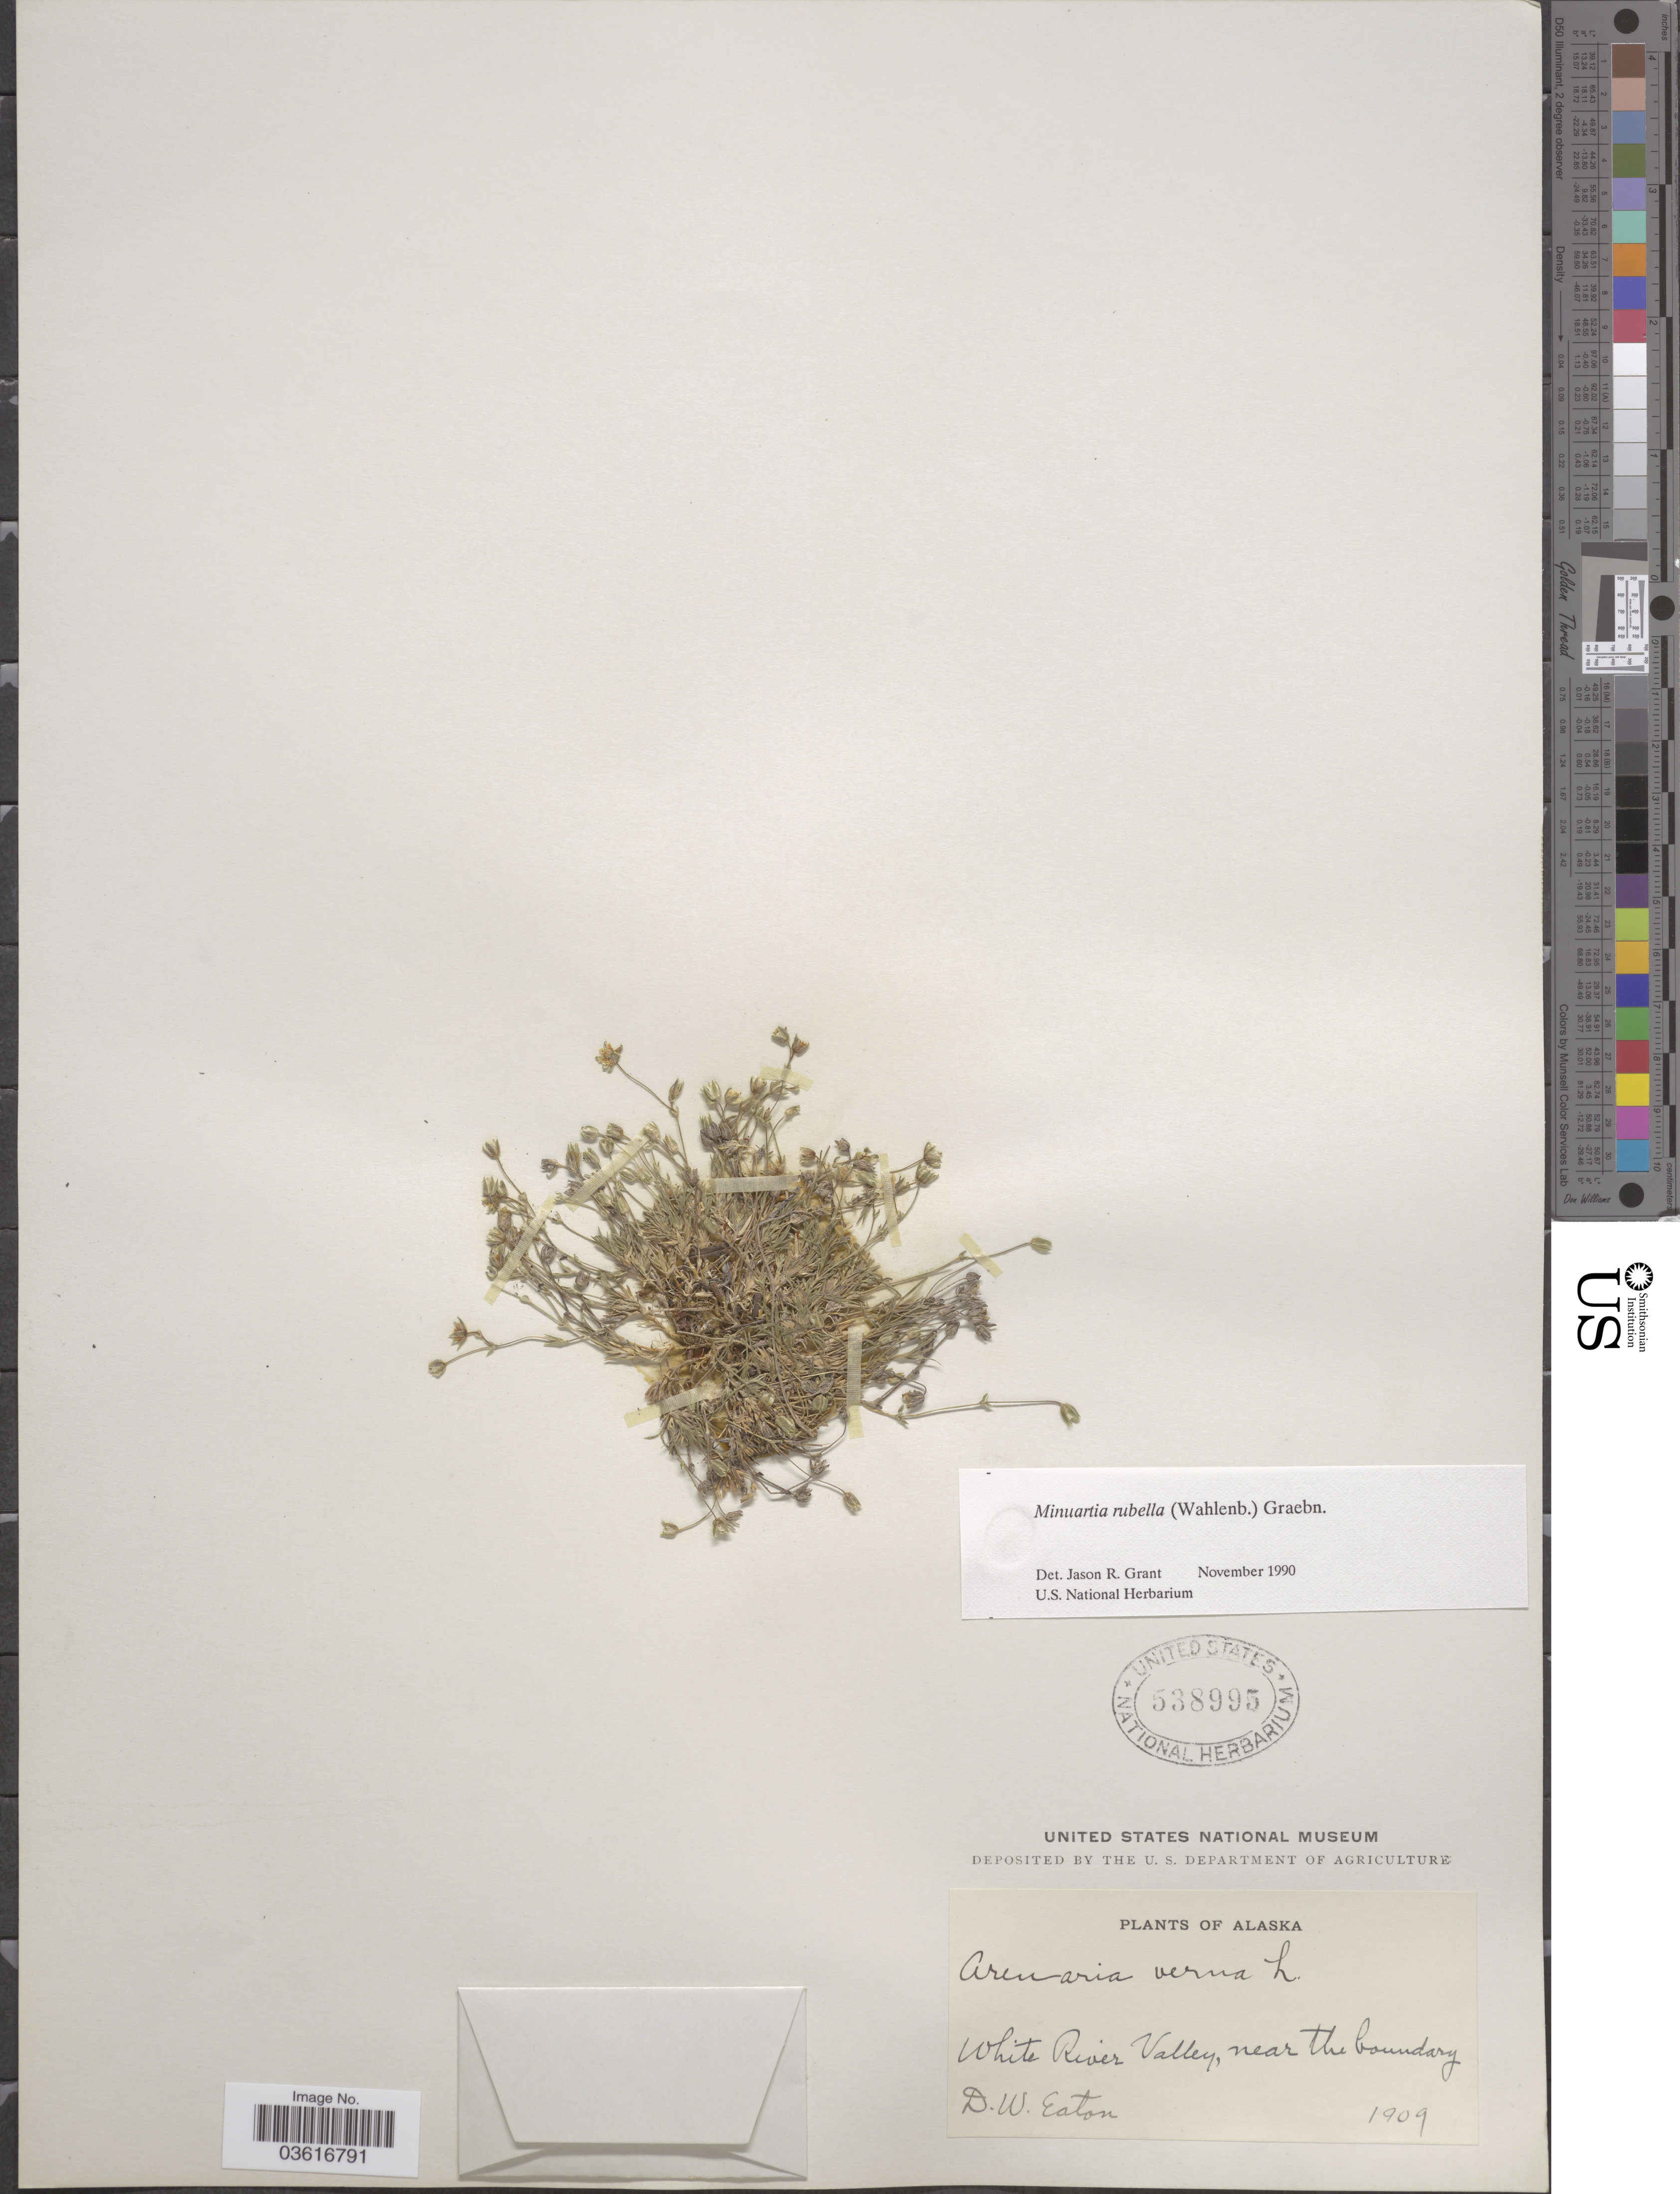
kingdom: Plantae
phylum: Tracheophyta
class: Magnoliopsida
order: Caryophyllales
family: Caryophyllaceae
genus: Minuartia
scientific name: Minuartia rubella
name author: (Wahlenb.) Hiern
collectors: D. Eaton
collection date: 1909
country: United States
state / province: Alaska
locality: White River Valley, near the boundary.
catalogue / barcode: US 538995